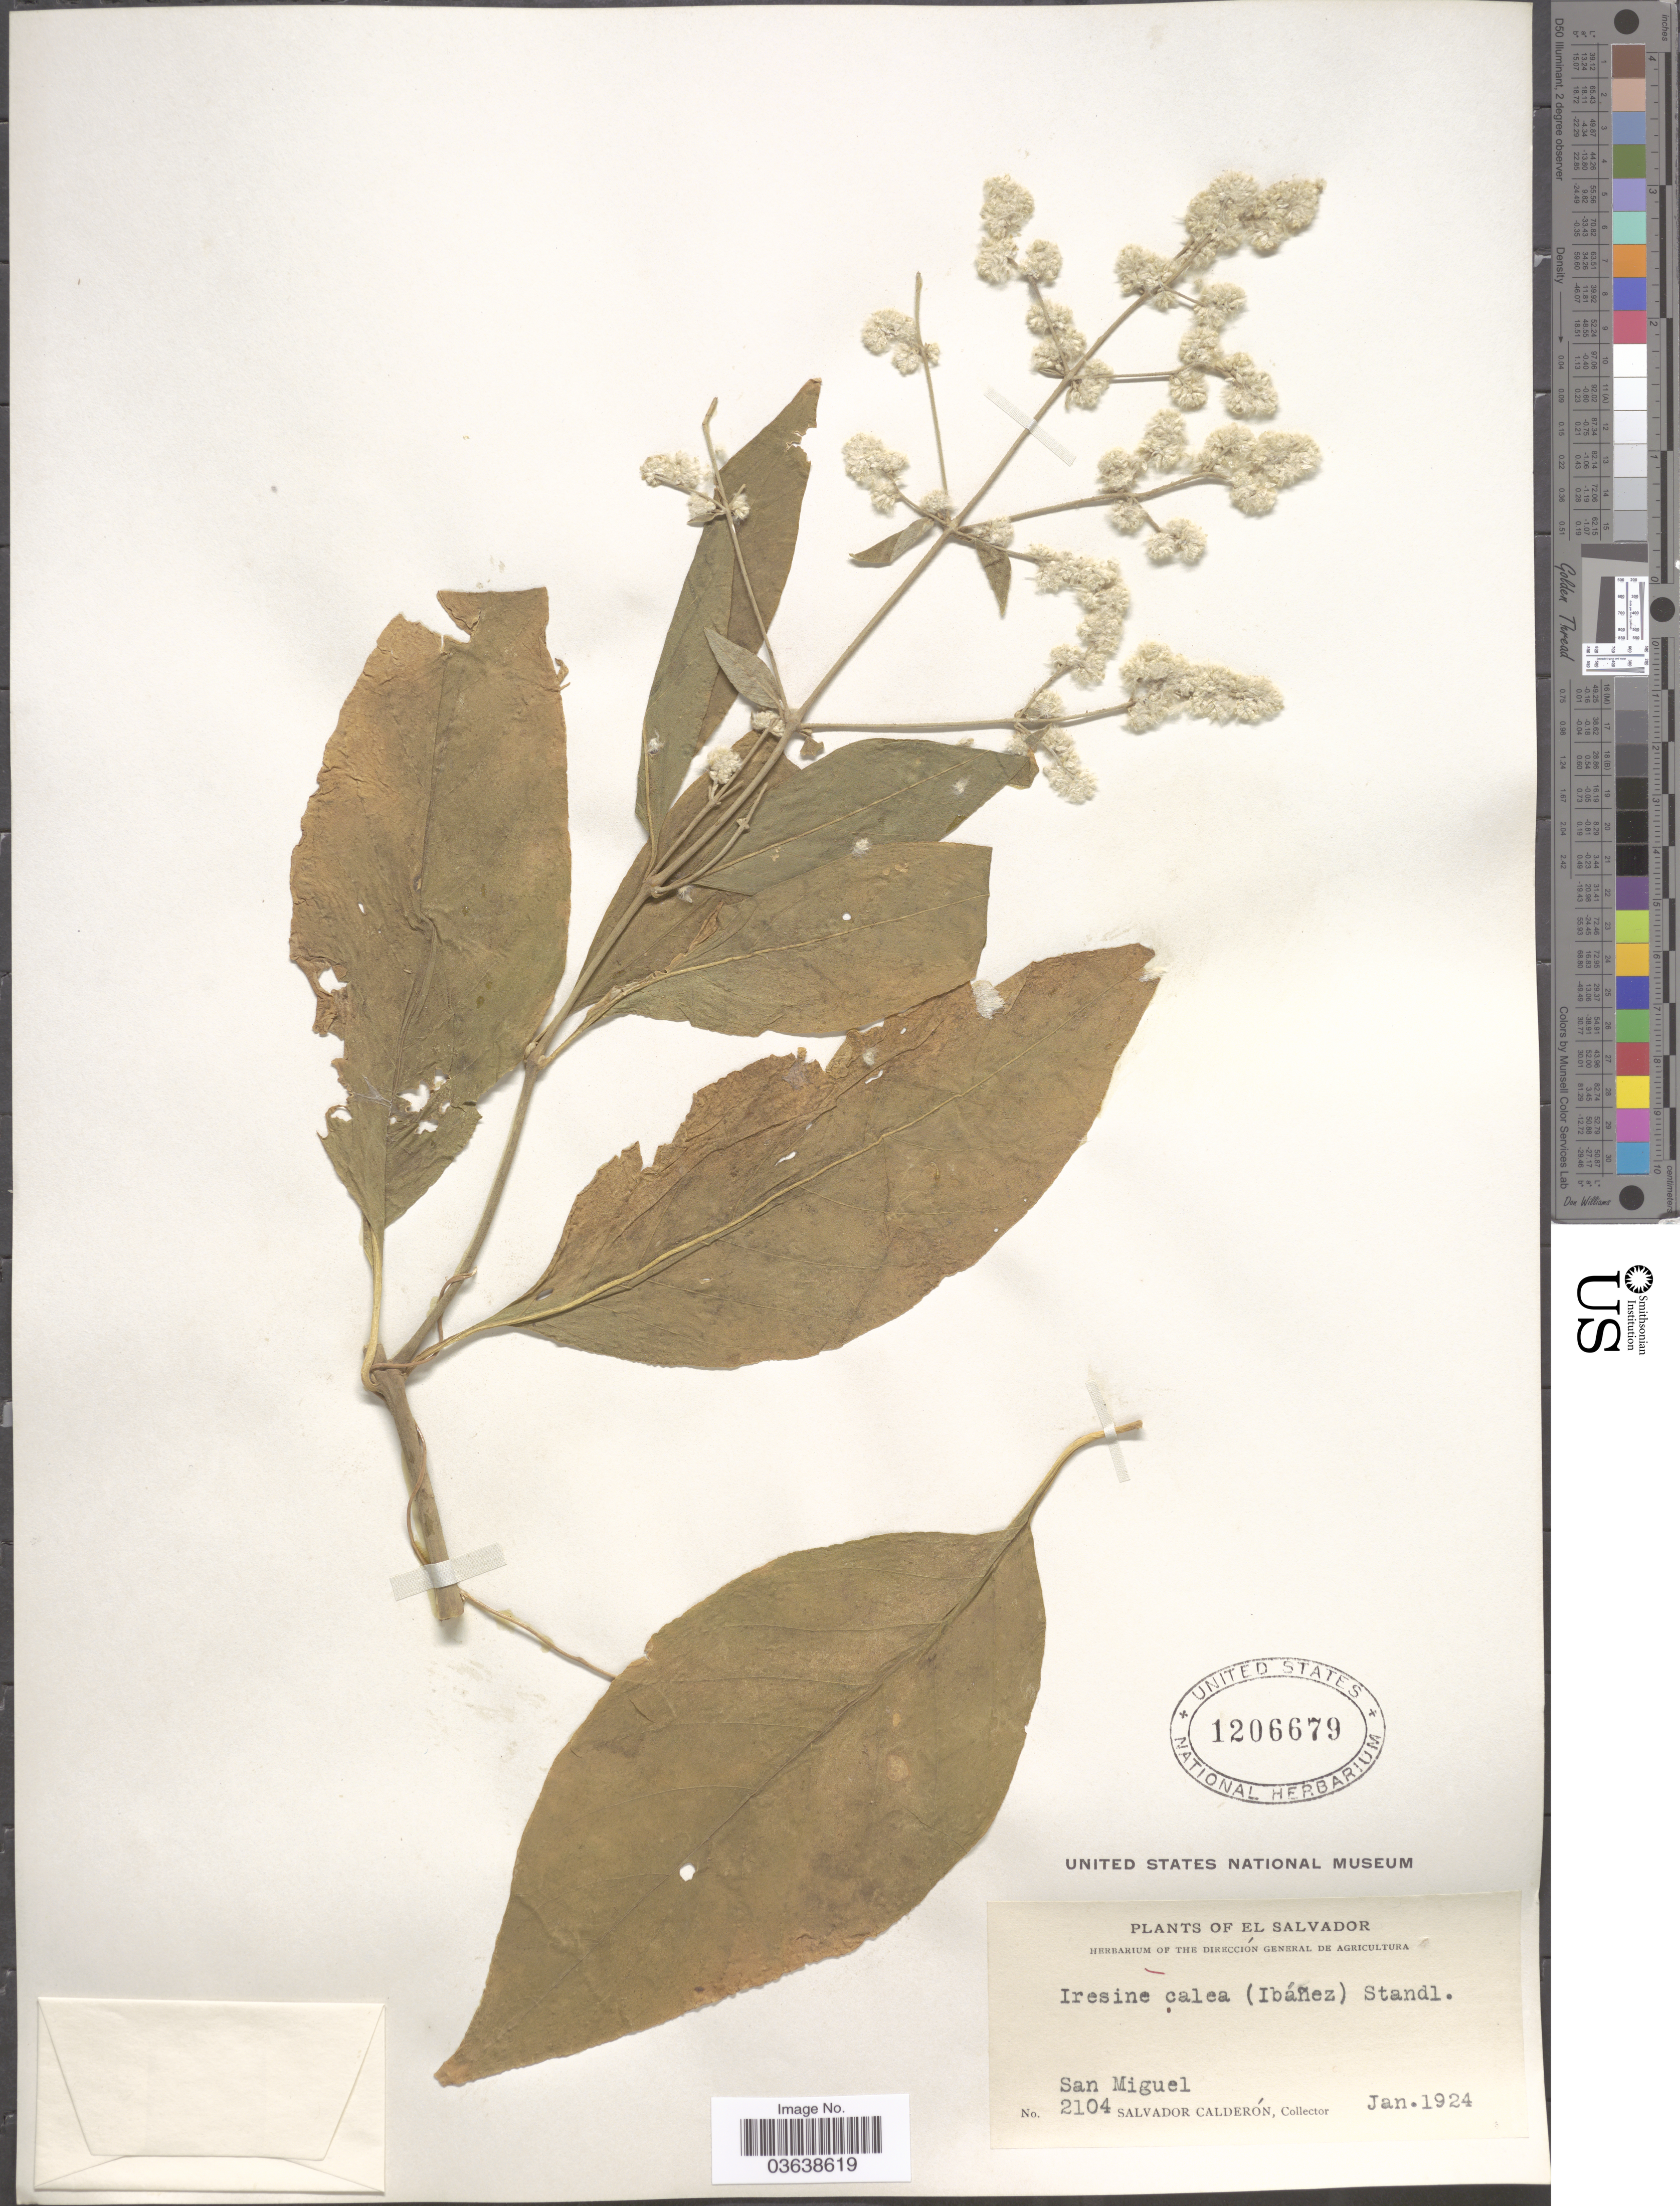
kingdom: Plantae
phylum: Tracheophyta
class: Magnoliopsida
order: Caryophyllales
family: Amaranthaceae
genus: Iresine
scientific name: Iresine calea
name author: (Ibáñez) Standl.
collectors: S. Calderón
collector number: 2104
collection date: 1924-01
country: El Salvador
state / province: San Miguel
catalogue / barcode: US 1206679